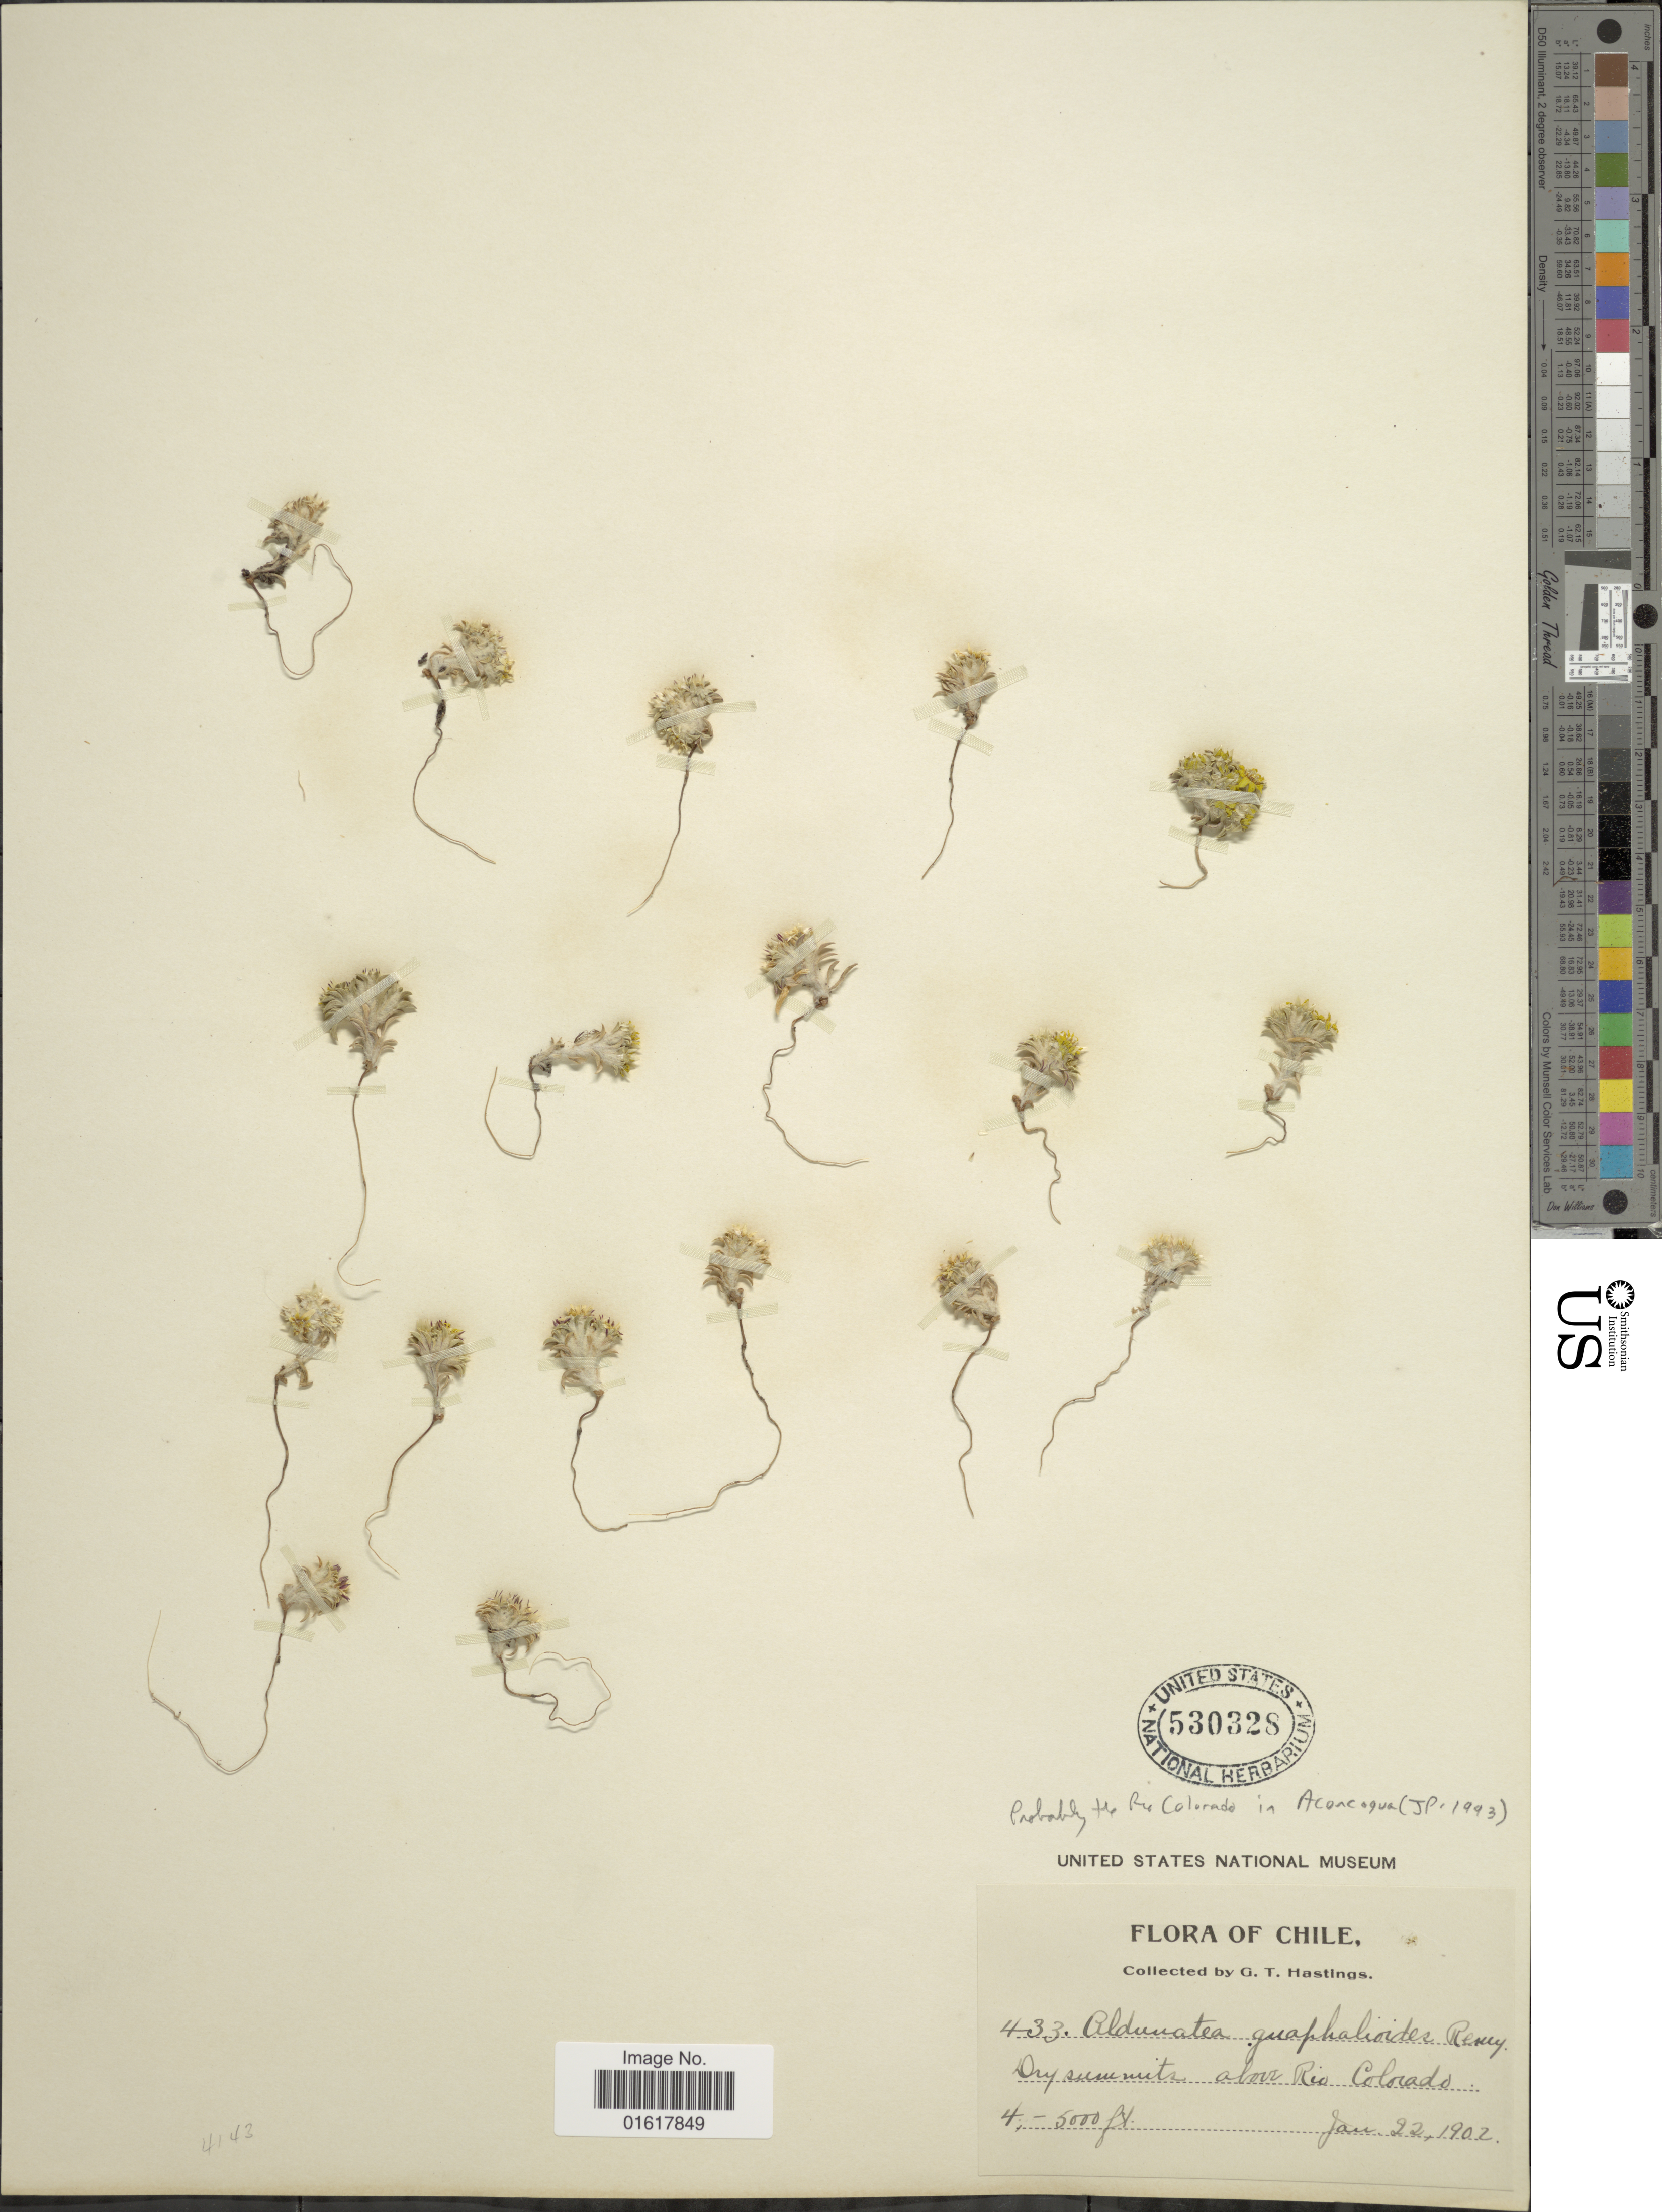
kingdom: Plantae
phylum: Tracheophyta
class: Magnoliopsida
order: Asterales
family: Asteraceae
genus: Chaetanthera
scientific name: Chaetanthera gnaphalioides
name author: (J. Rémy) I.M. Johnst.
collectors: G. Hastings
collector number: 433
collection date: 1902-01-22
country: Chile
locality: Dry summits above Rio Colorado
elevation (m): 1219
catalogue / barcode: US 530328